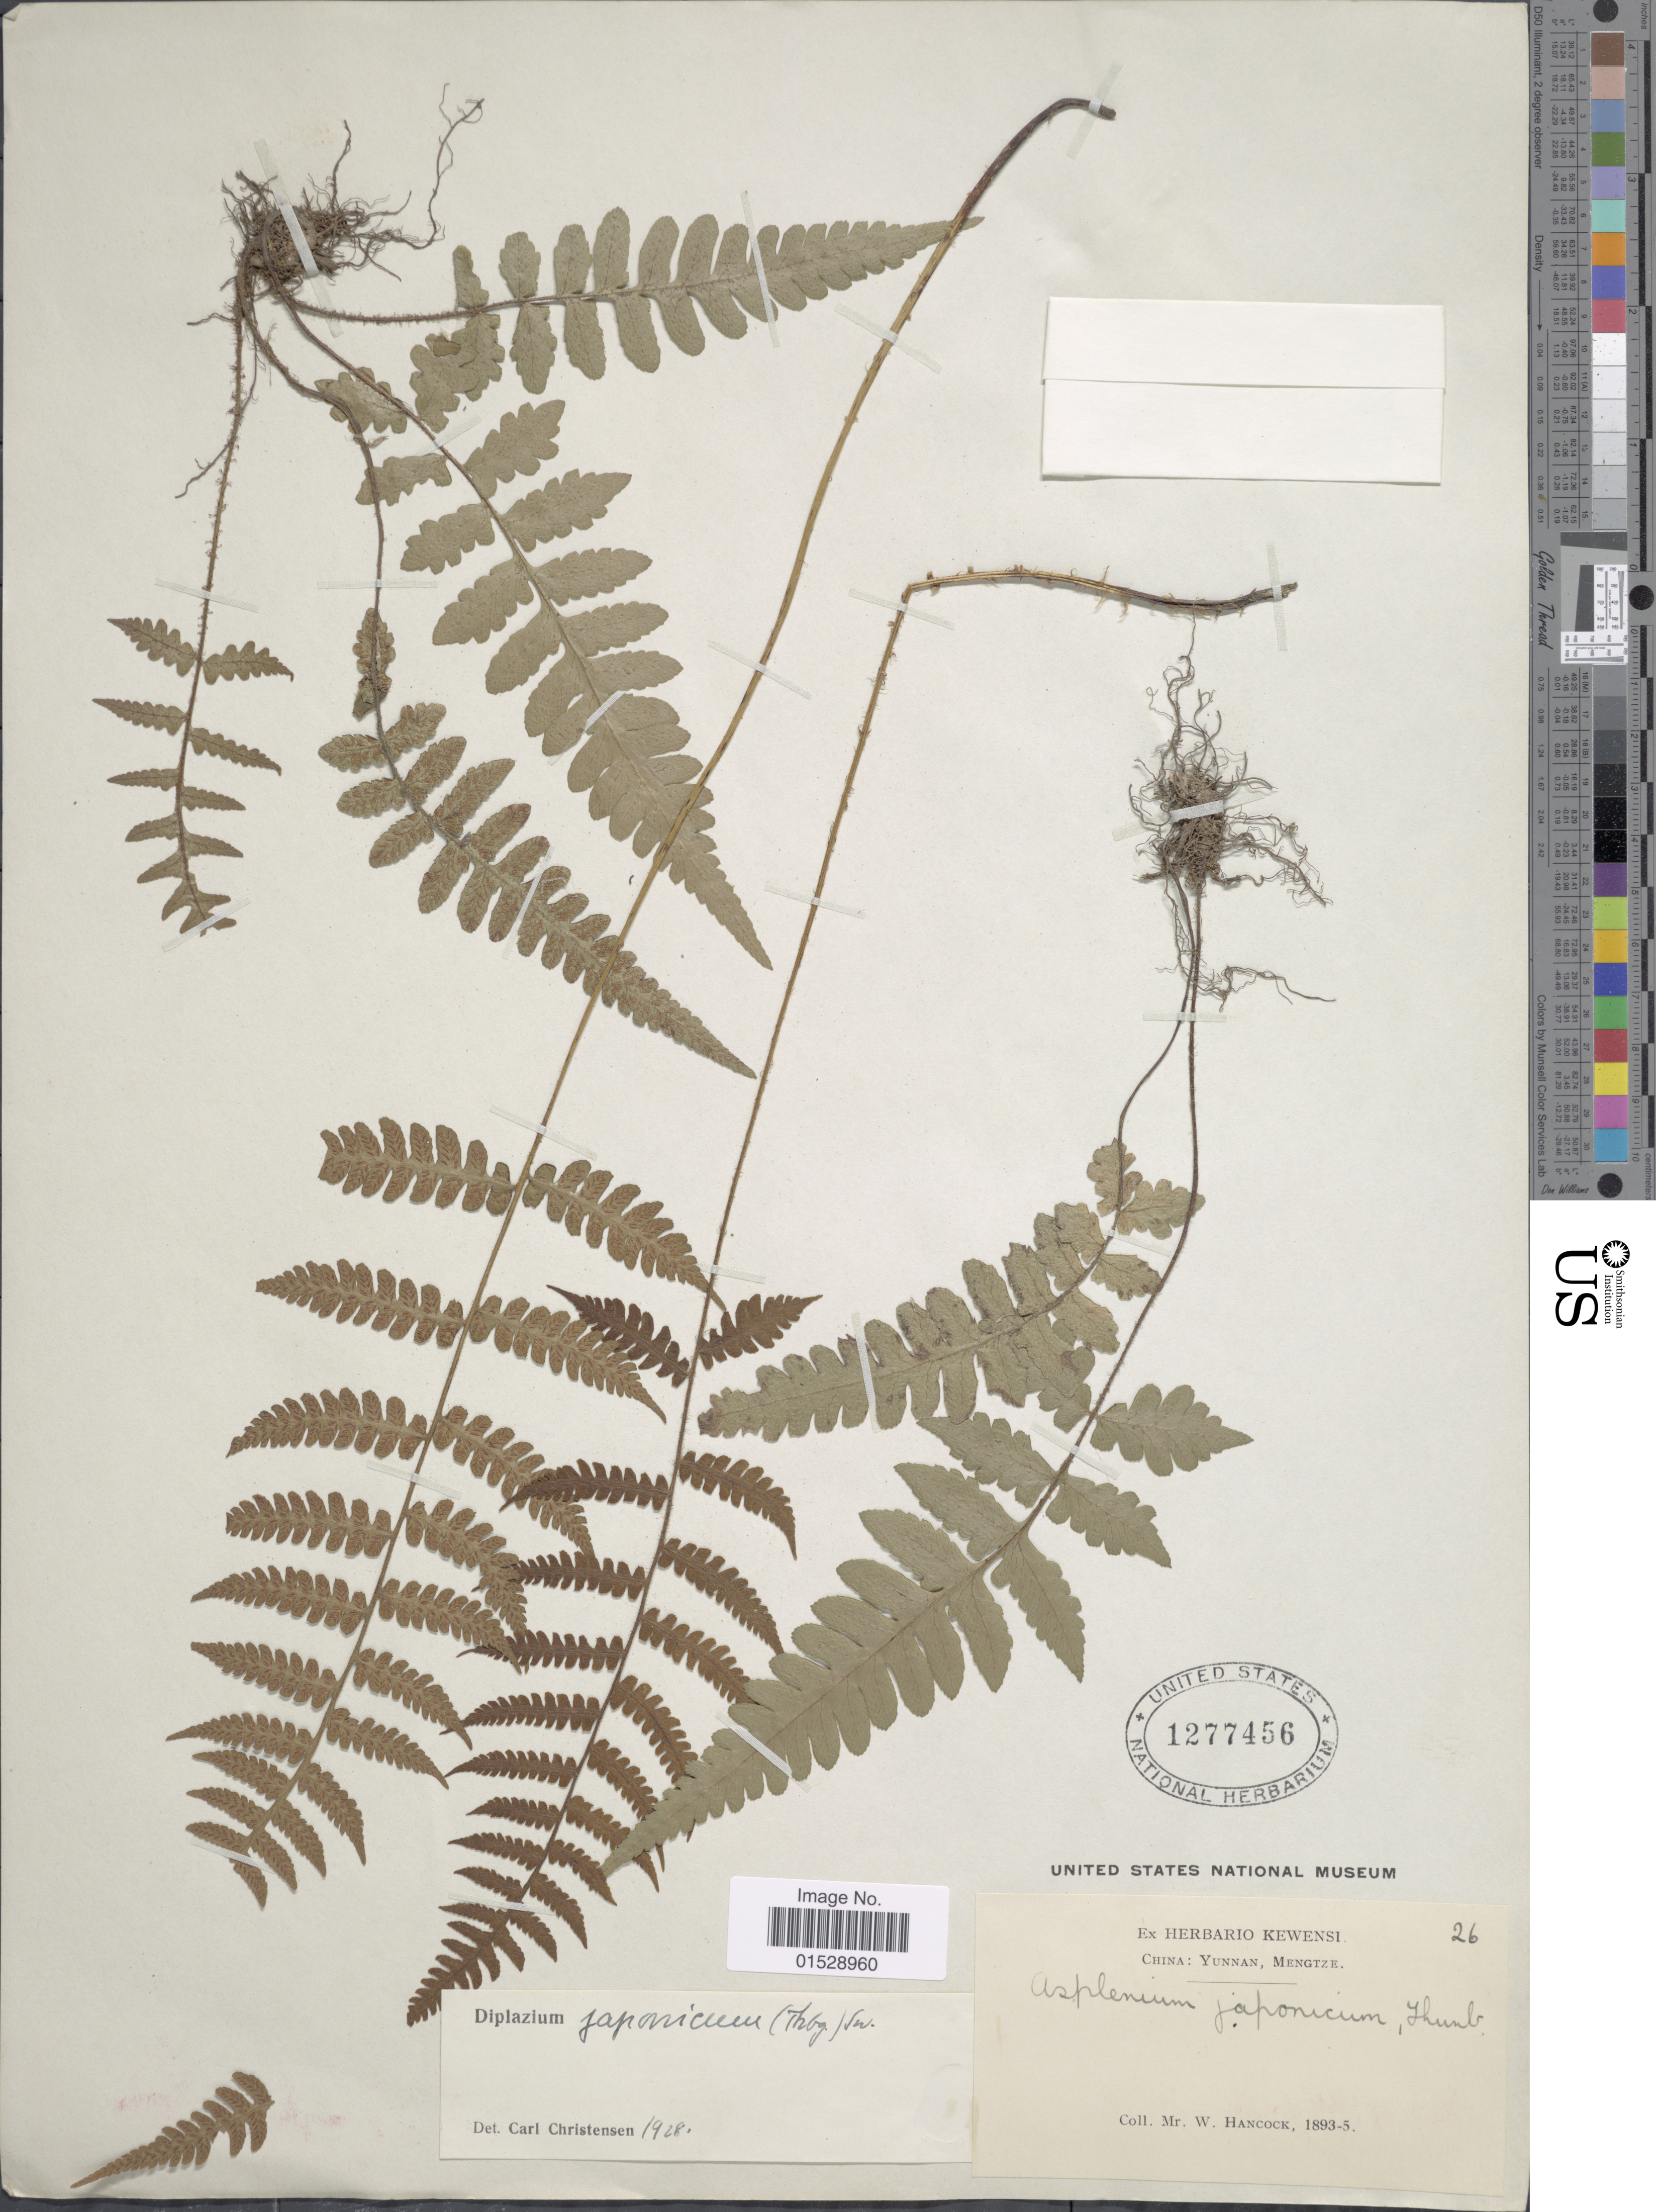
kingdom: Plantae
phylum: Tracheophyta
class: Polypodiopsida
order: Polypodiales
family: Athyriaceae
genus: Deparia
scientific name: Deparia japonica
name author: (Thunb.) M. Kato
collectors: W. Hancock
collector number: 26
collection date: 1893/1895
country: China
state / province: Yunnan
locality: China: Yunnan, Mengtze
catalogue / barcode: US 1277456